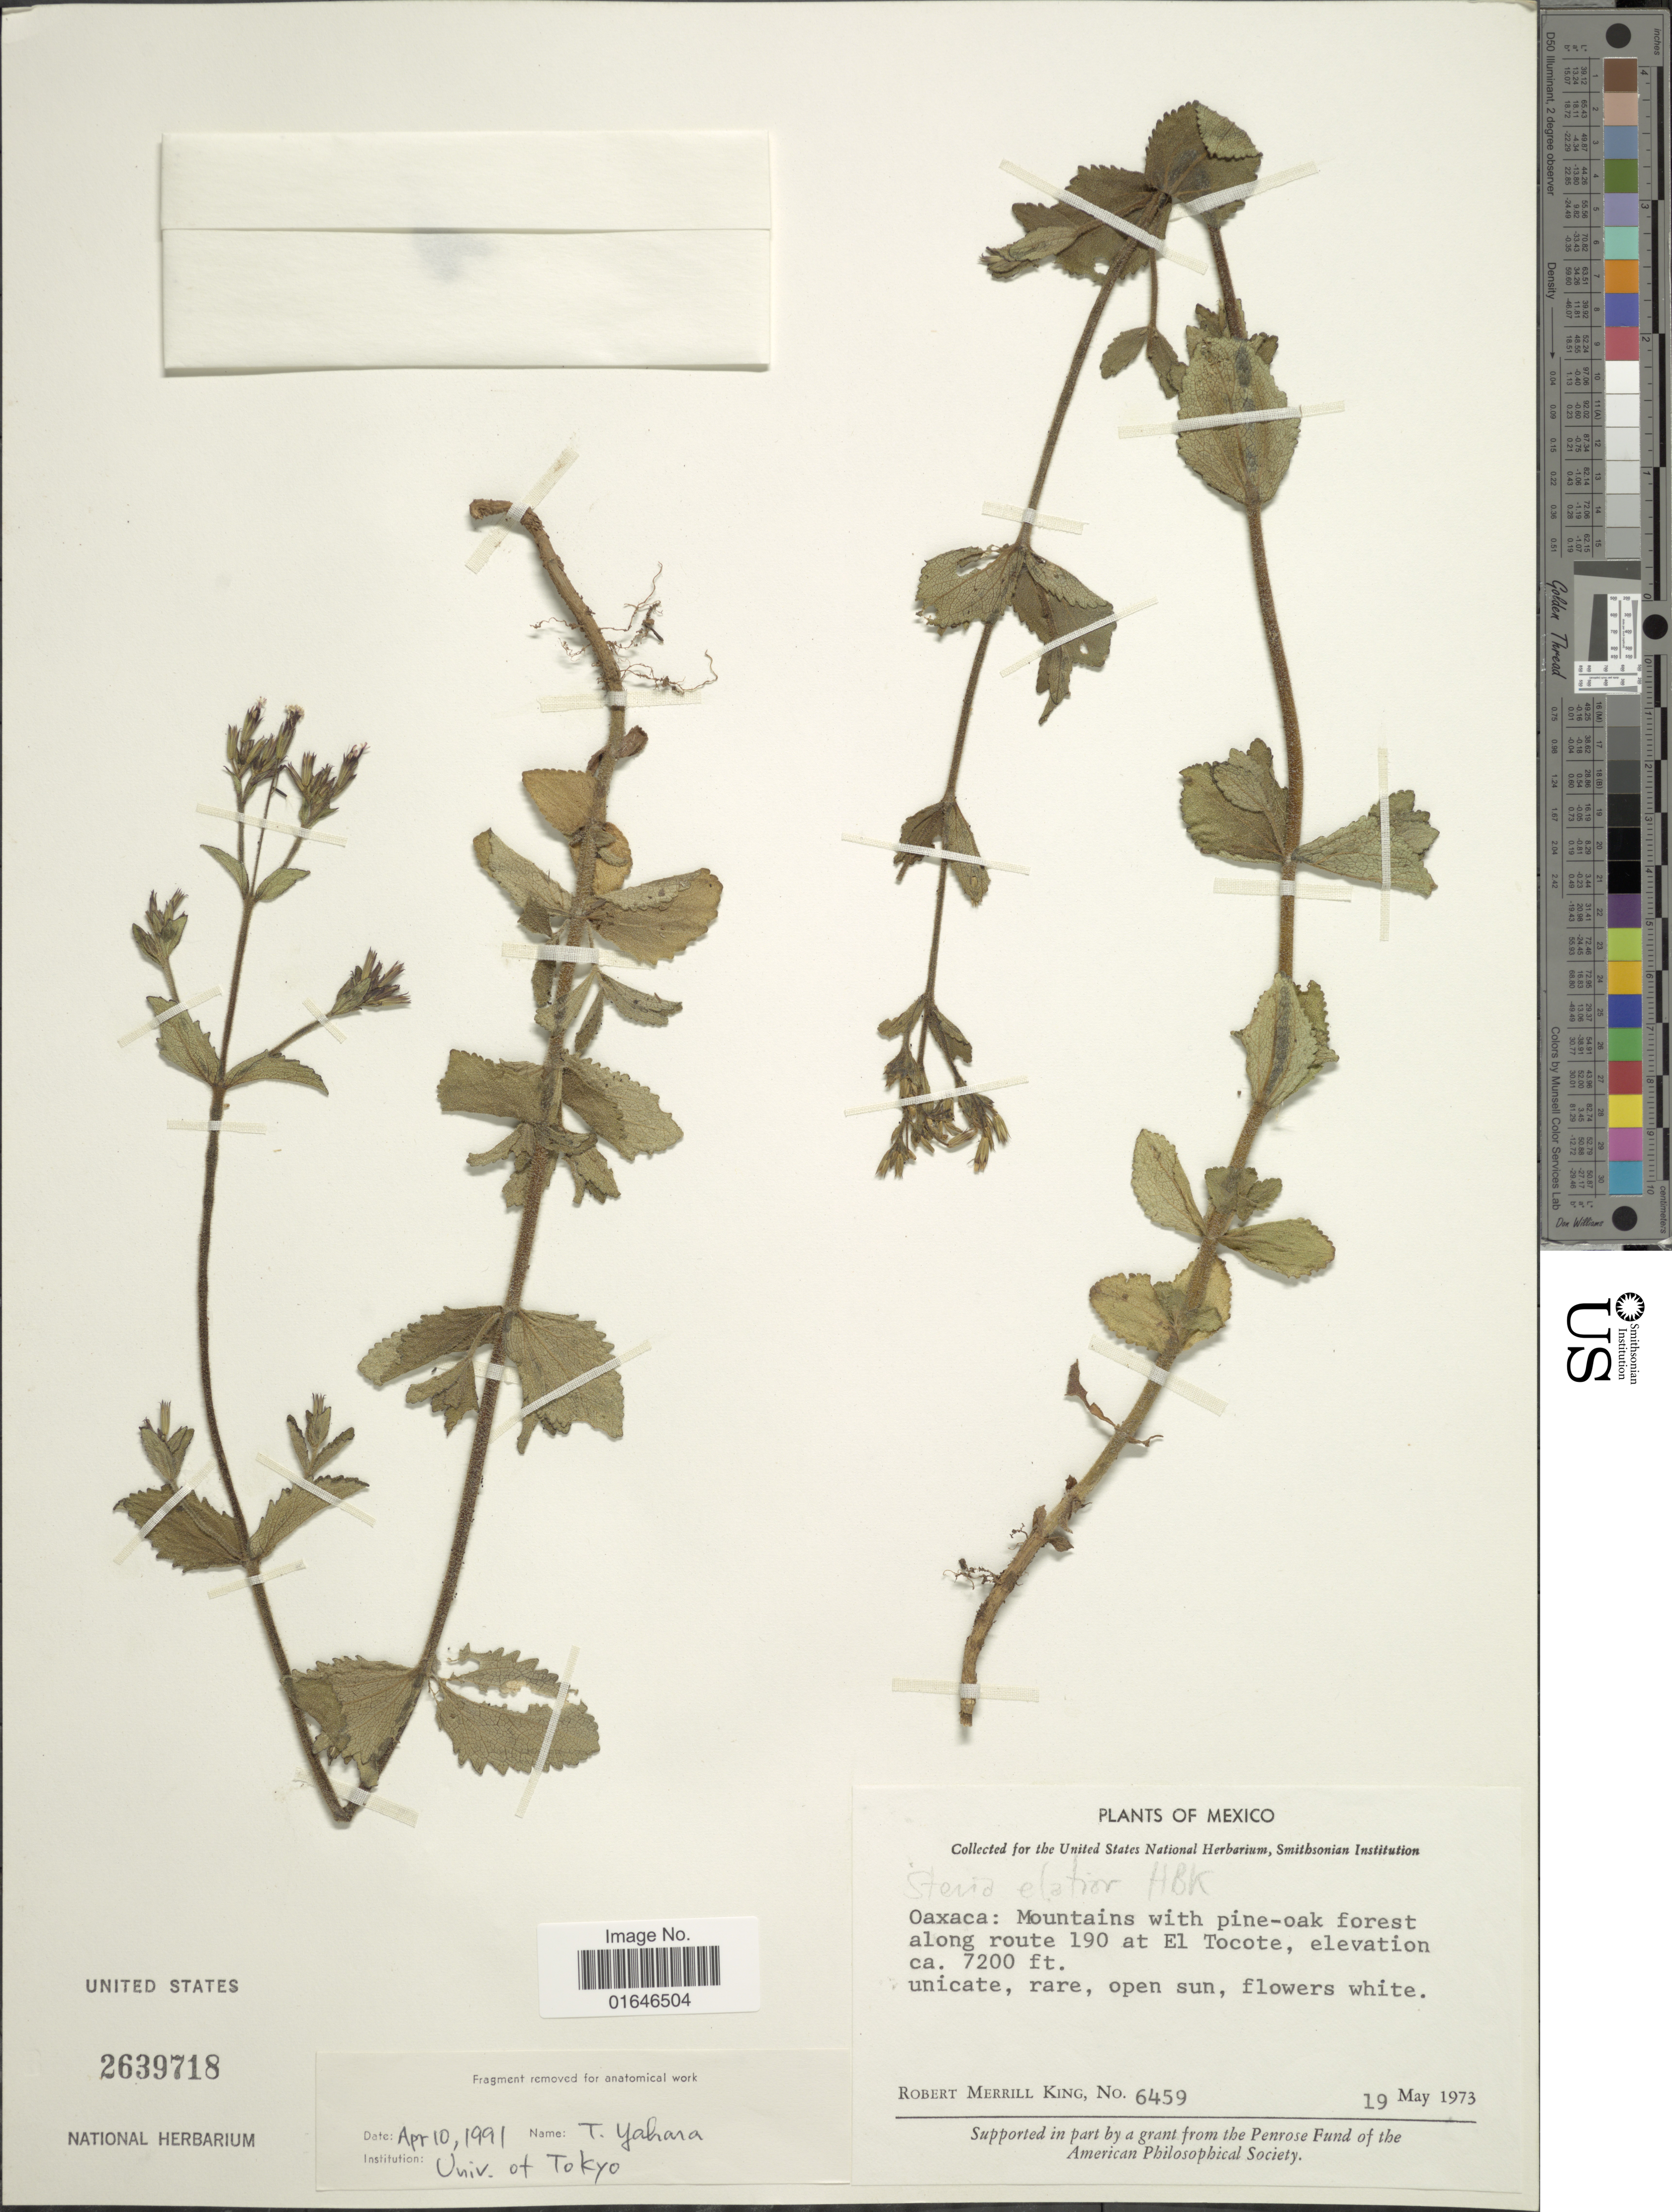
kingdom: Plantae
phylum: Tracheophyta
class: Magnoliopsida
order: Asterales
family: Asteraceae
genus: Stevia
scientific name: Stevia elatior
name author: Kunth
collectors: R. M. King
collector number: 6459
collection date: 1973-05-19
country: Mexico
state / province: Oaxaca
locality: Mountains with Pine - oak forest along route 190 at El Tocote.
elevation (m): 2195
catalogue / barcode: US 2639718